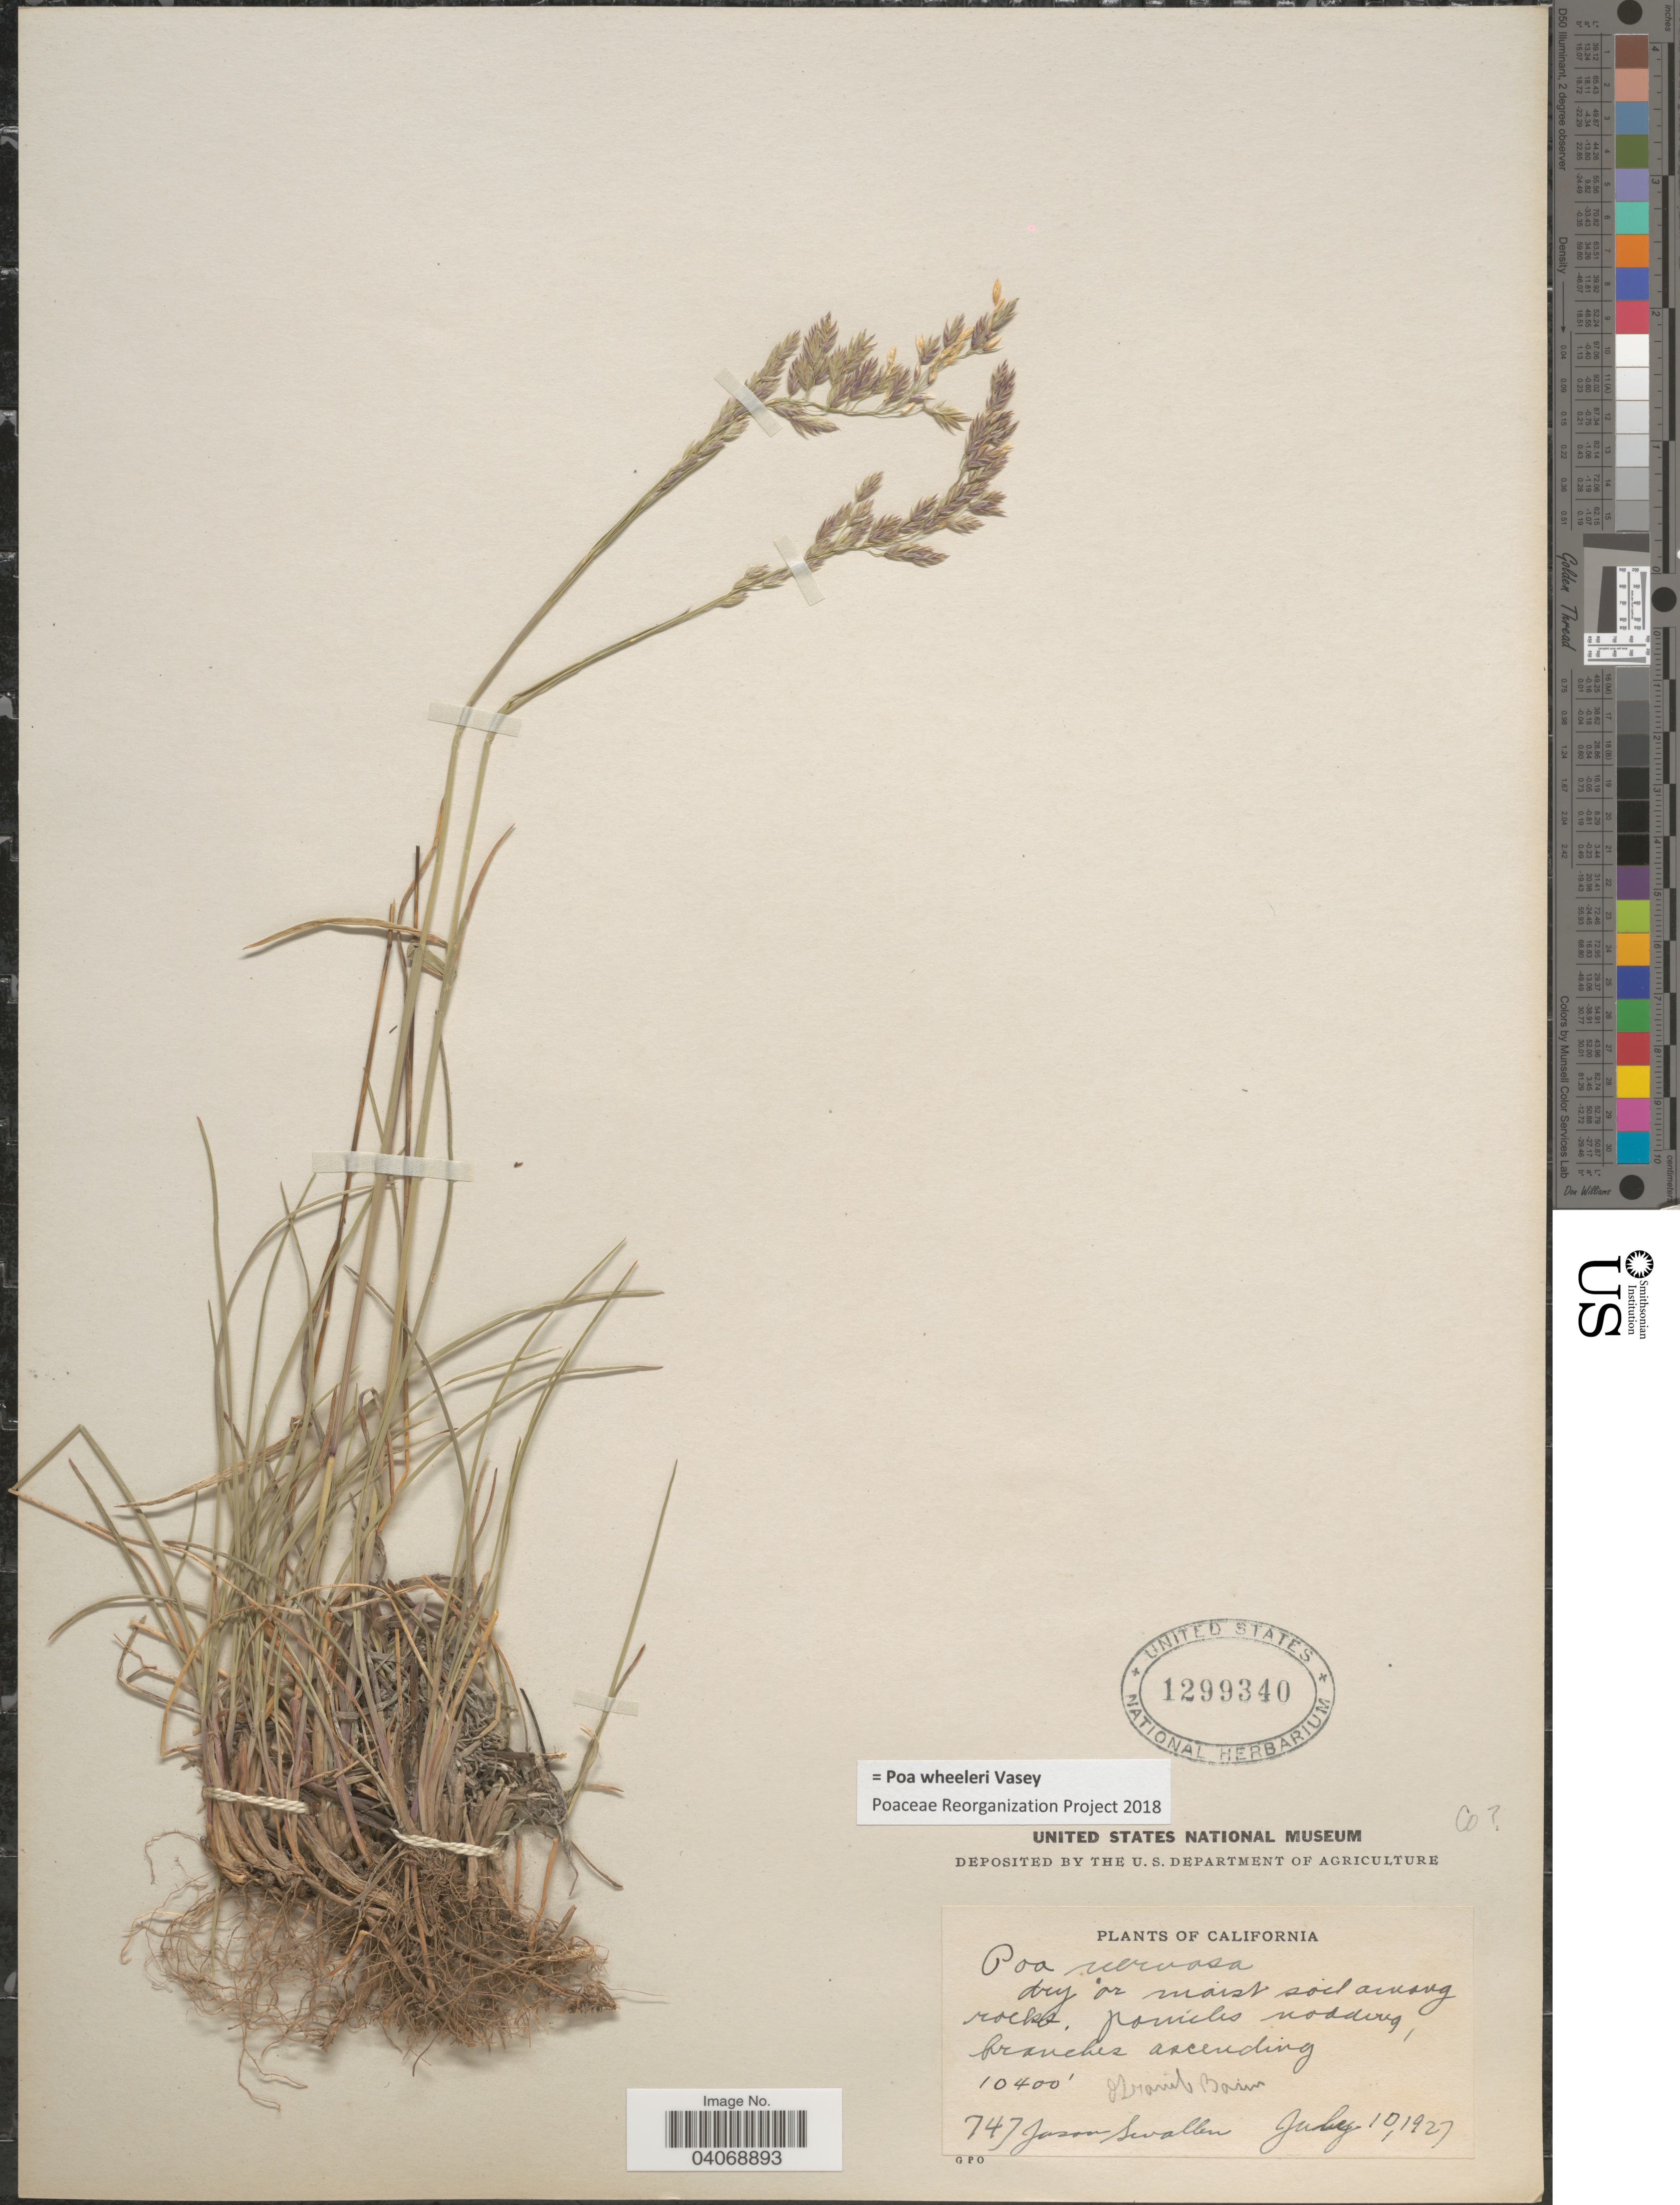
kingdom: Plantae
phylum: Tracheophyta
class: Liliopsida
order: Poales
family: Poaceae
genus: Poa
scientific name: Poa wheeleri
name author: Vasey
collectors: J. R. Swallen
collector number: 747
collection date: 1927-07-10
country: United States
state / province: California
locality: Granite Basin.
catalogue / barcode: US 1299340